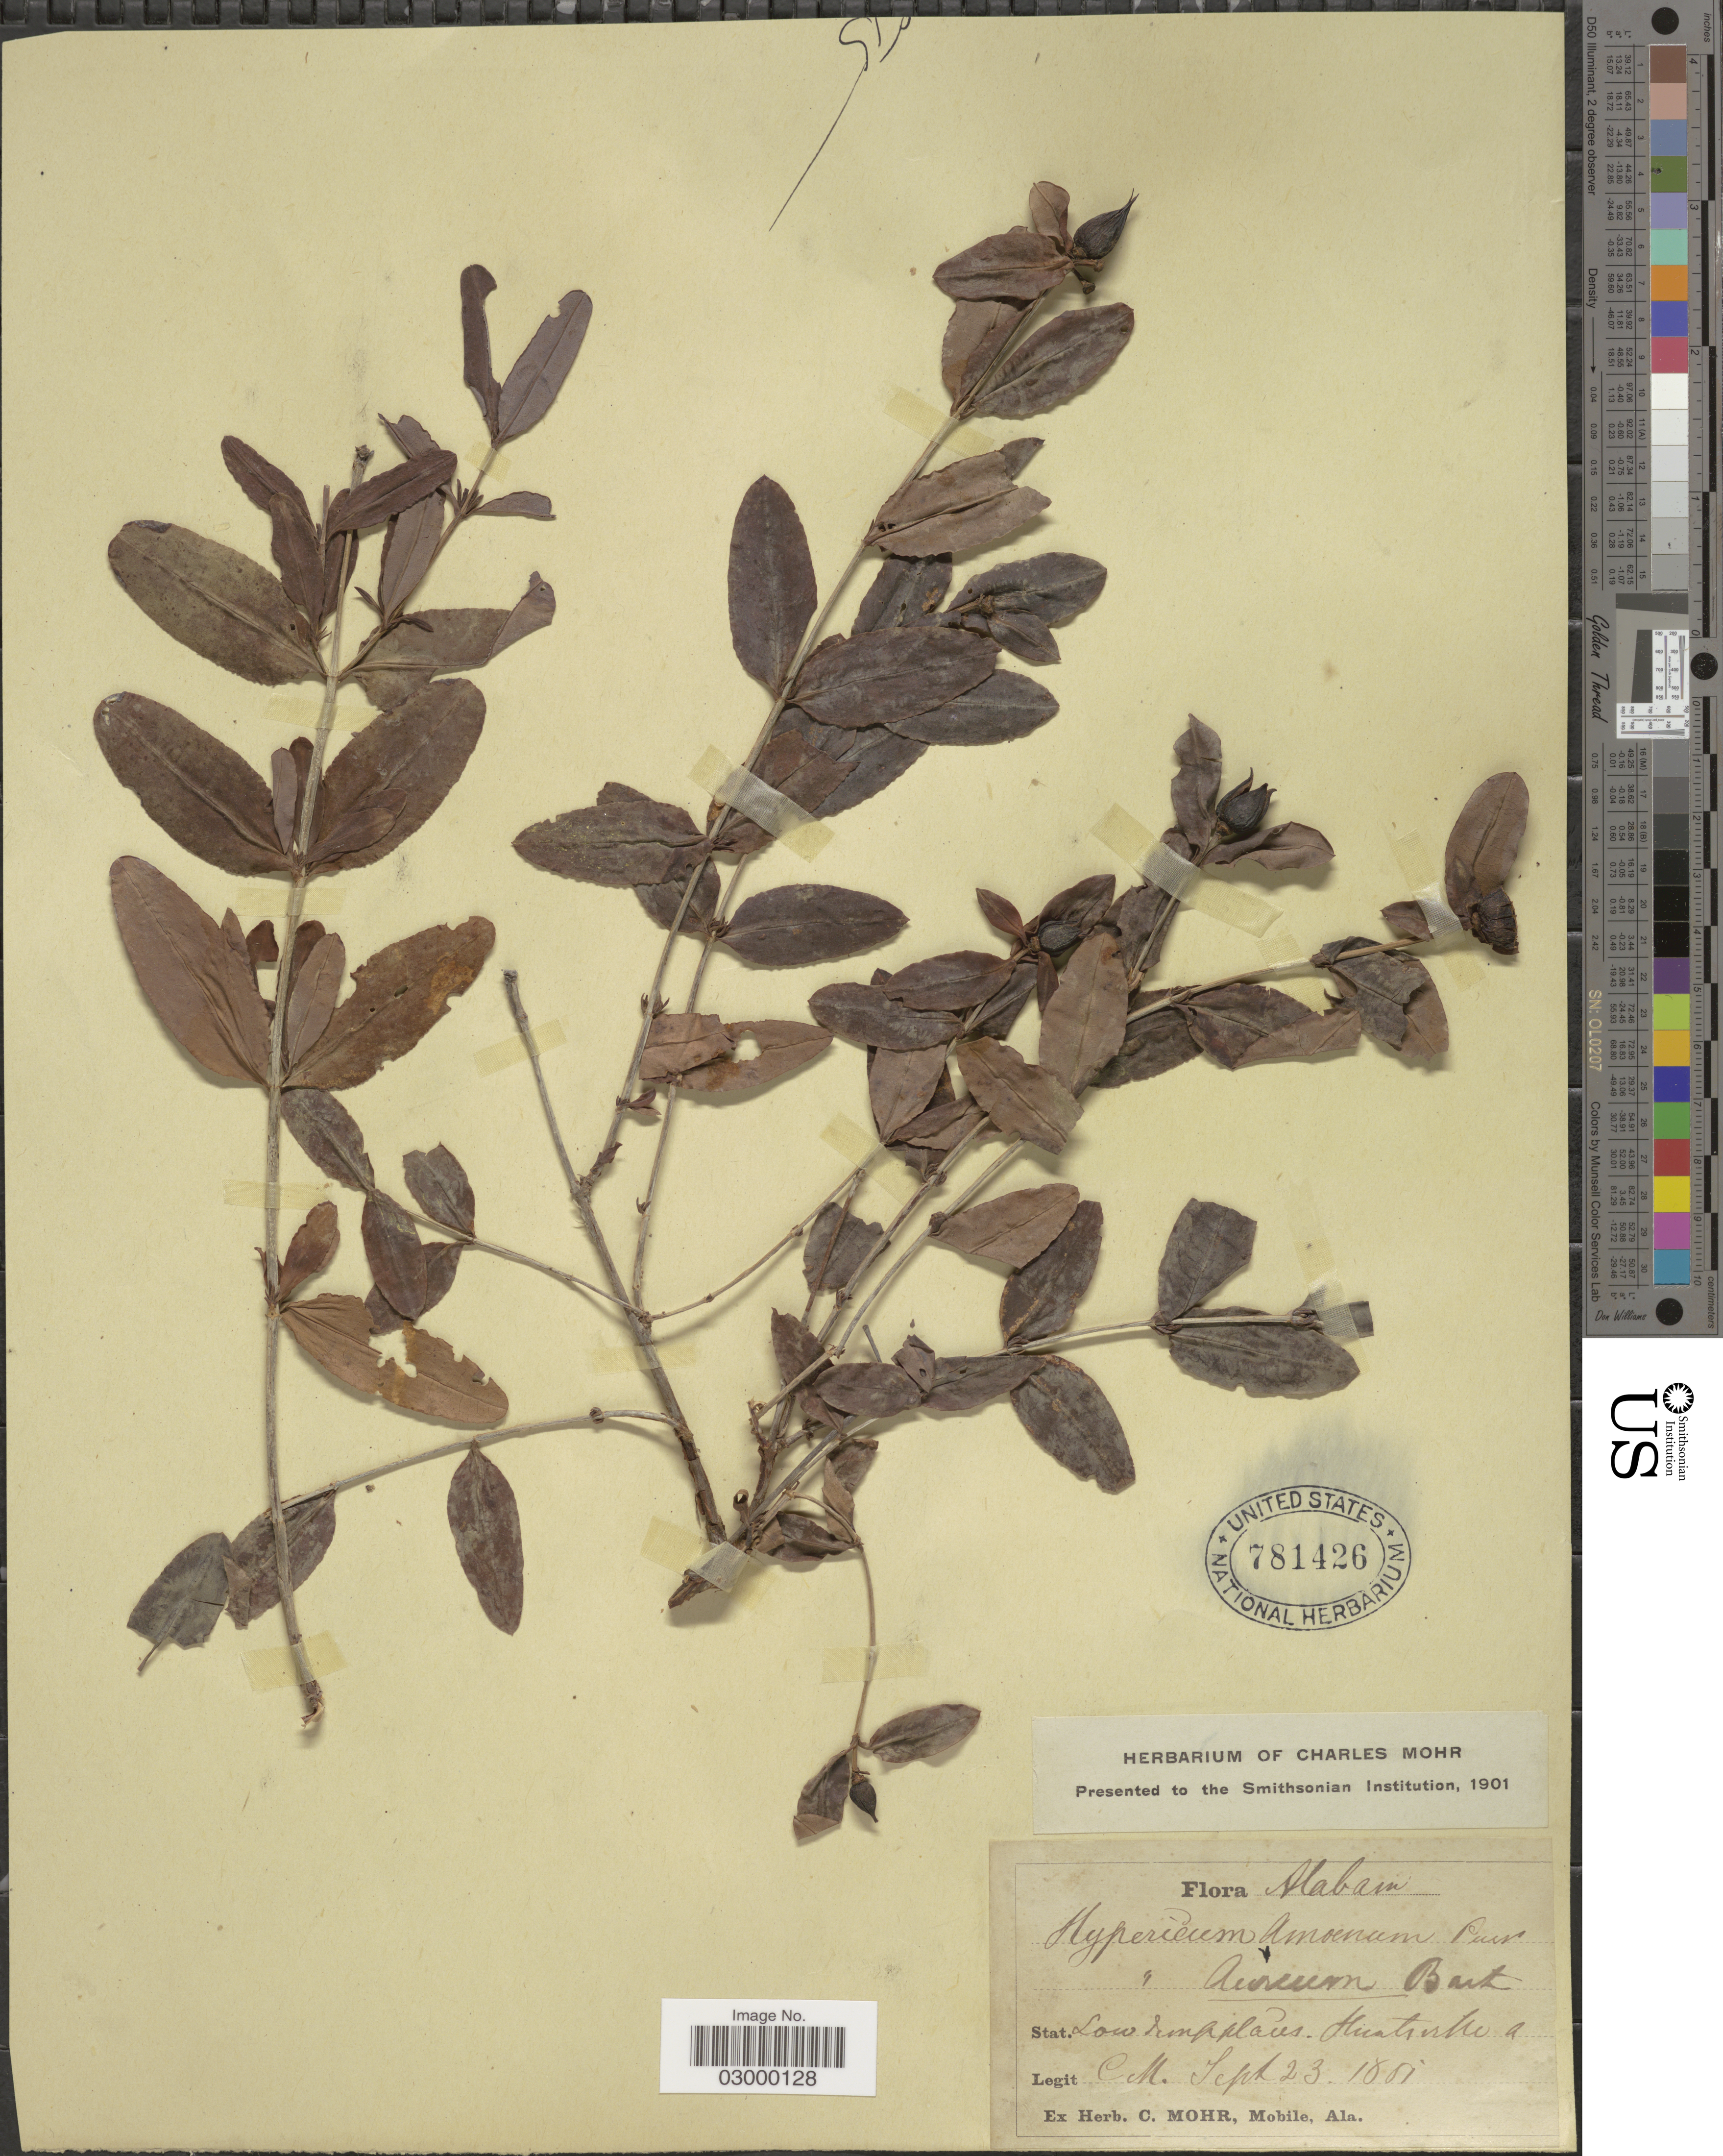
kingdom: Plantae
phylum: Tracheophyta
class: Magnoliopsida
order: Malpighiales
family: Hypericaceae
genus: Hypericum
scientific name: Hypericum aureum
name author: Lour.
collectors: C. T. Mohr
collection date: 1851-09-23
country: United States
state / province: Alabama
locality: Stat. Low damp places, Huntsville.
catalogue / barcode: US 781426